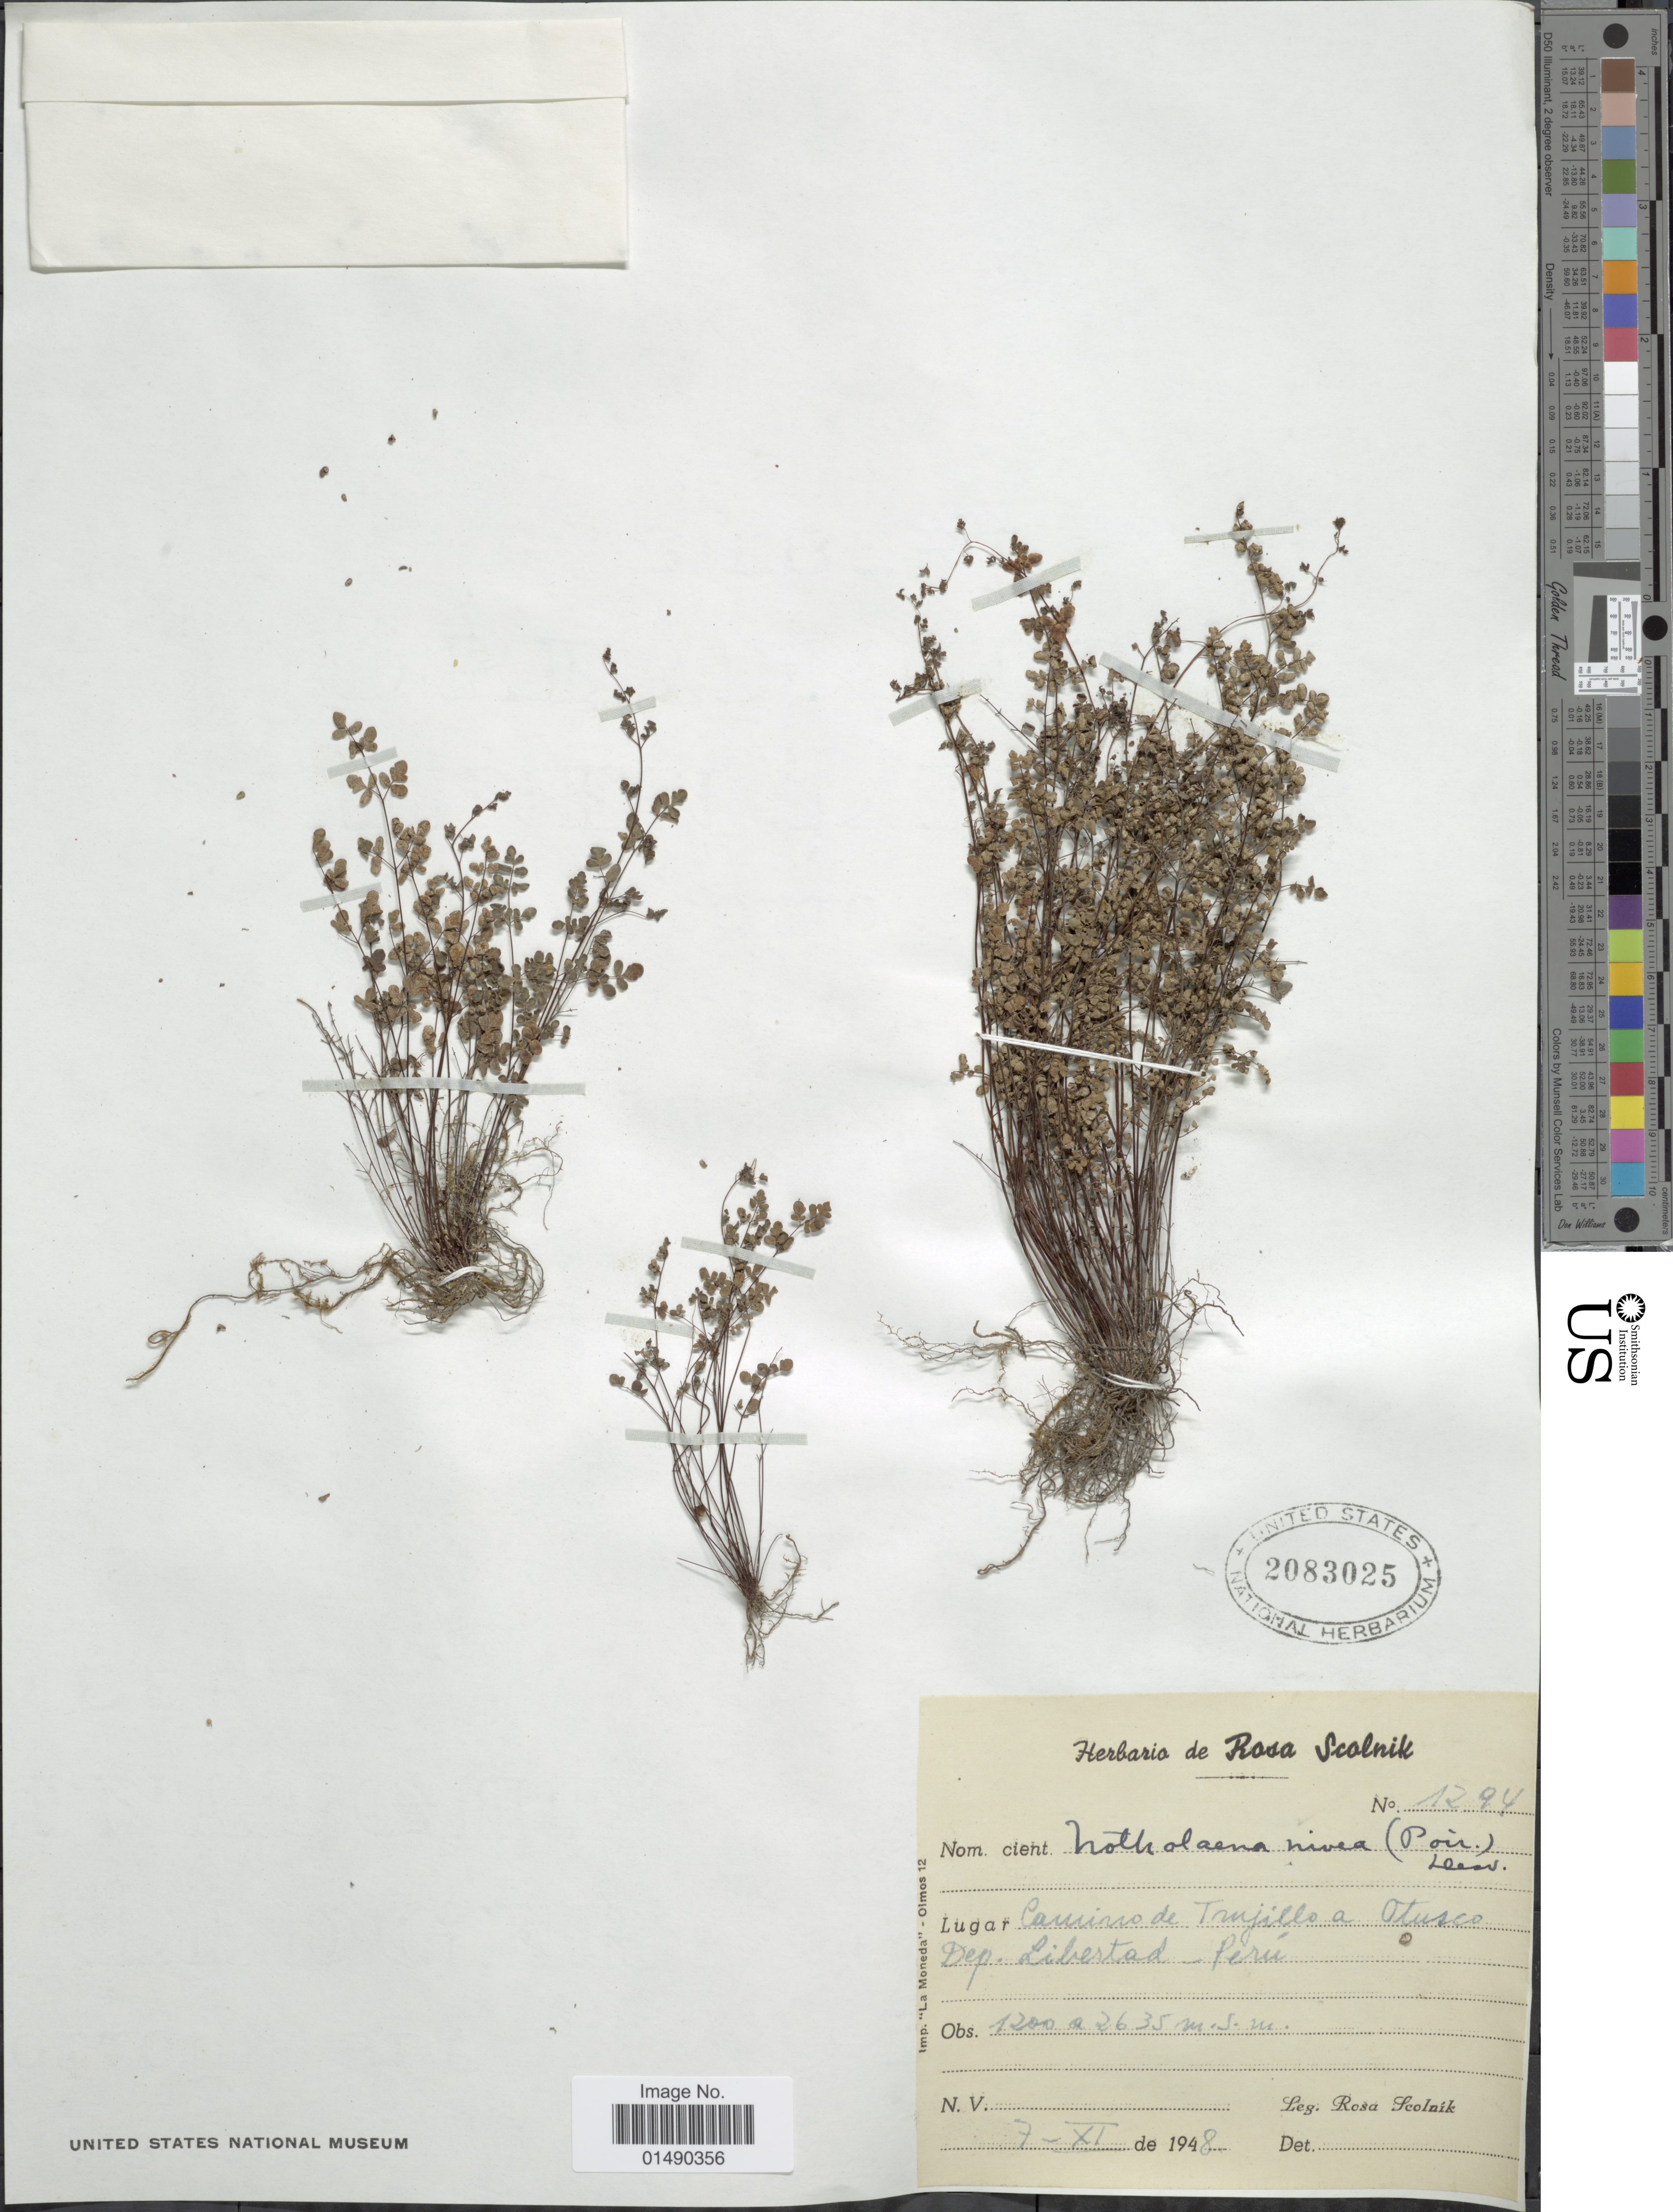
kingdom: Plantae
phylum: Tracheophyta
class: Polypodiopsida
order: Polypodiales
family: Pteridaceae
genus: Argyrochosma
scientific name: Argyrochosma nivea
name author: (Poir.) Windham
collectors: R. Scolnik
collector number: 1294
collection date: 1948-11-07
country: Peru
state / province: La Libertad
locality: Canuirro de Trukillo a Tuscp, Dep. Libertad.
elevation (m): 1200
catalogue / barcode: US 2083025